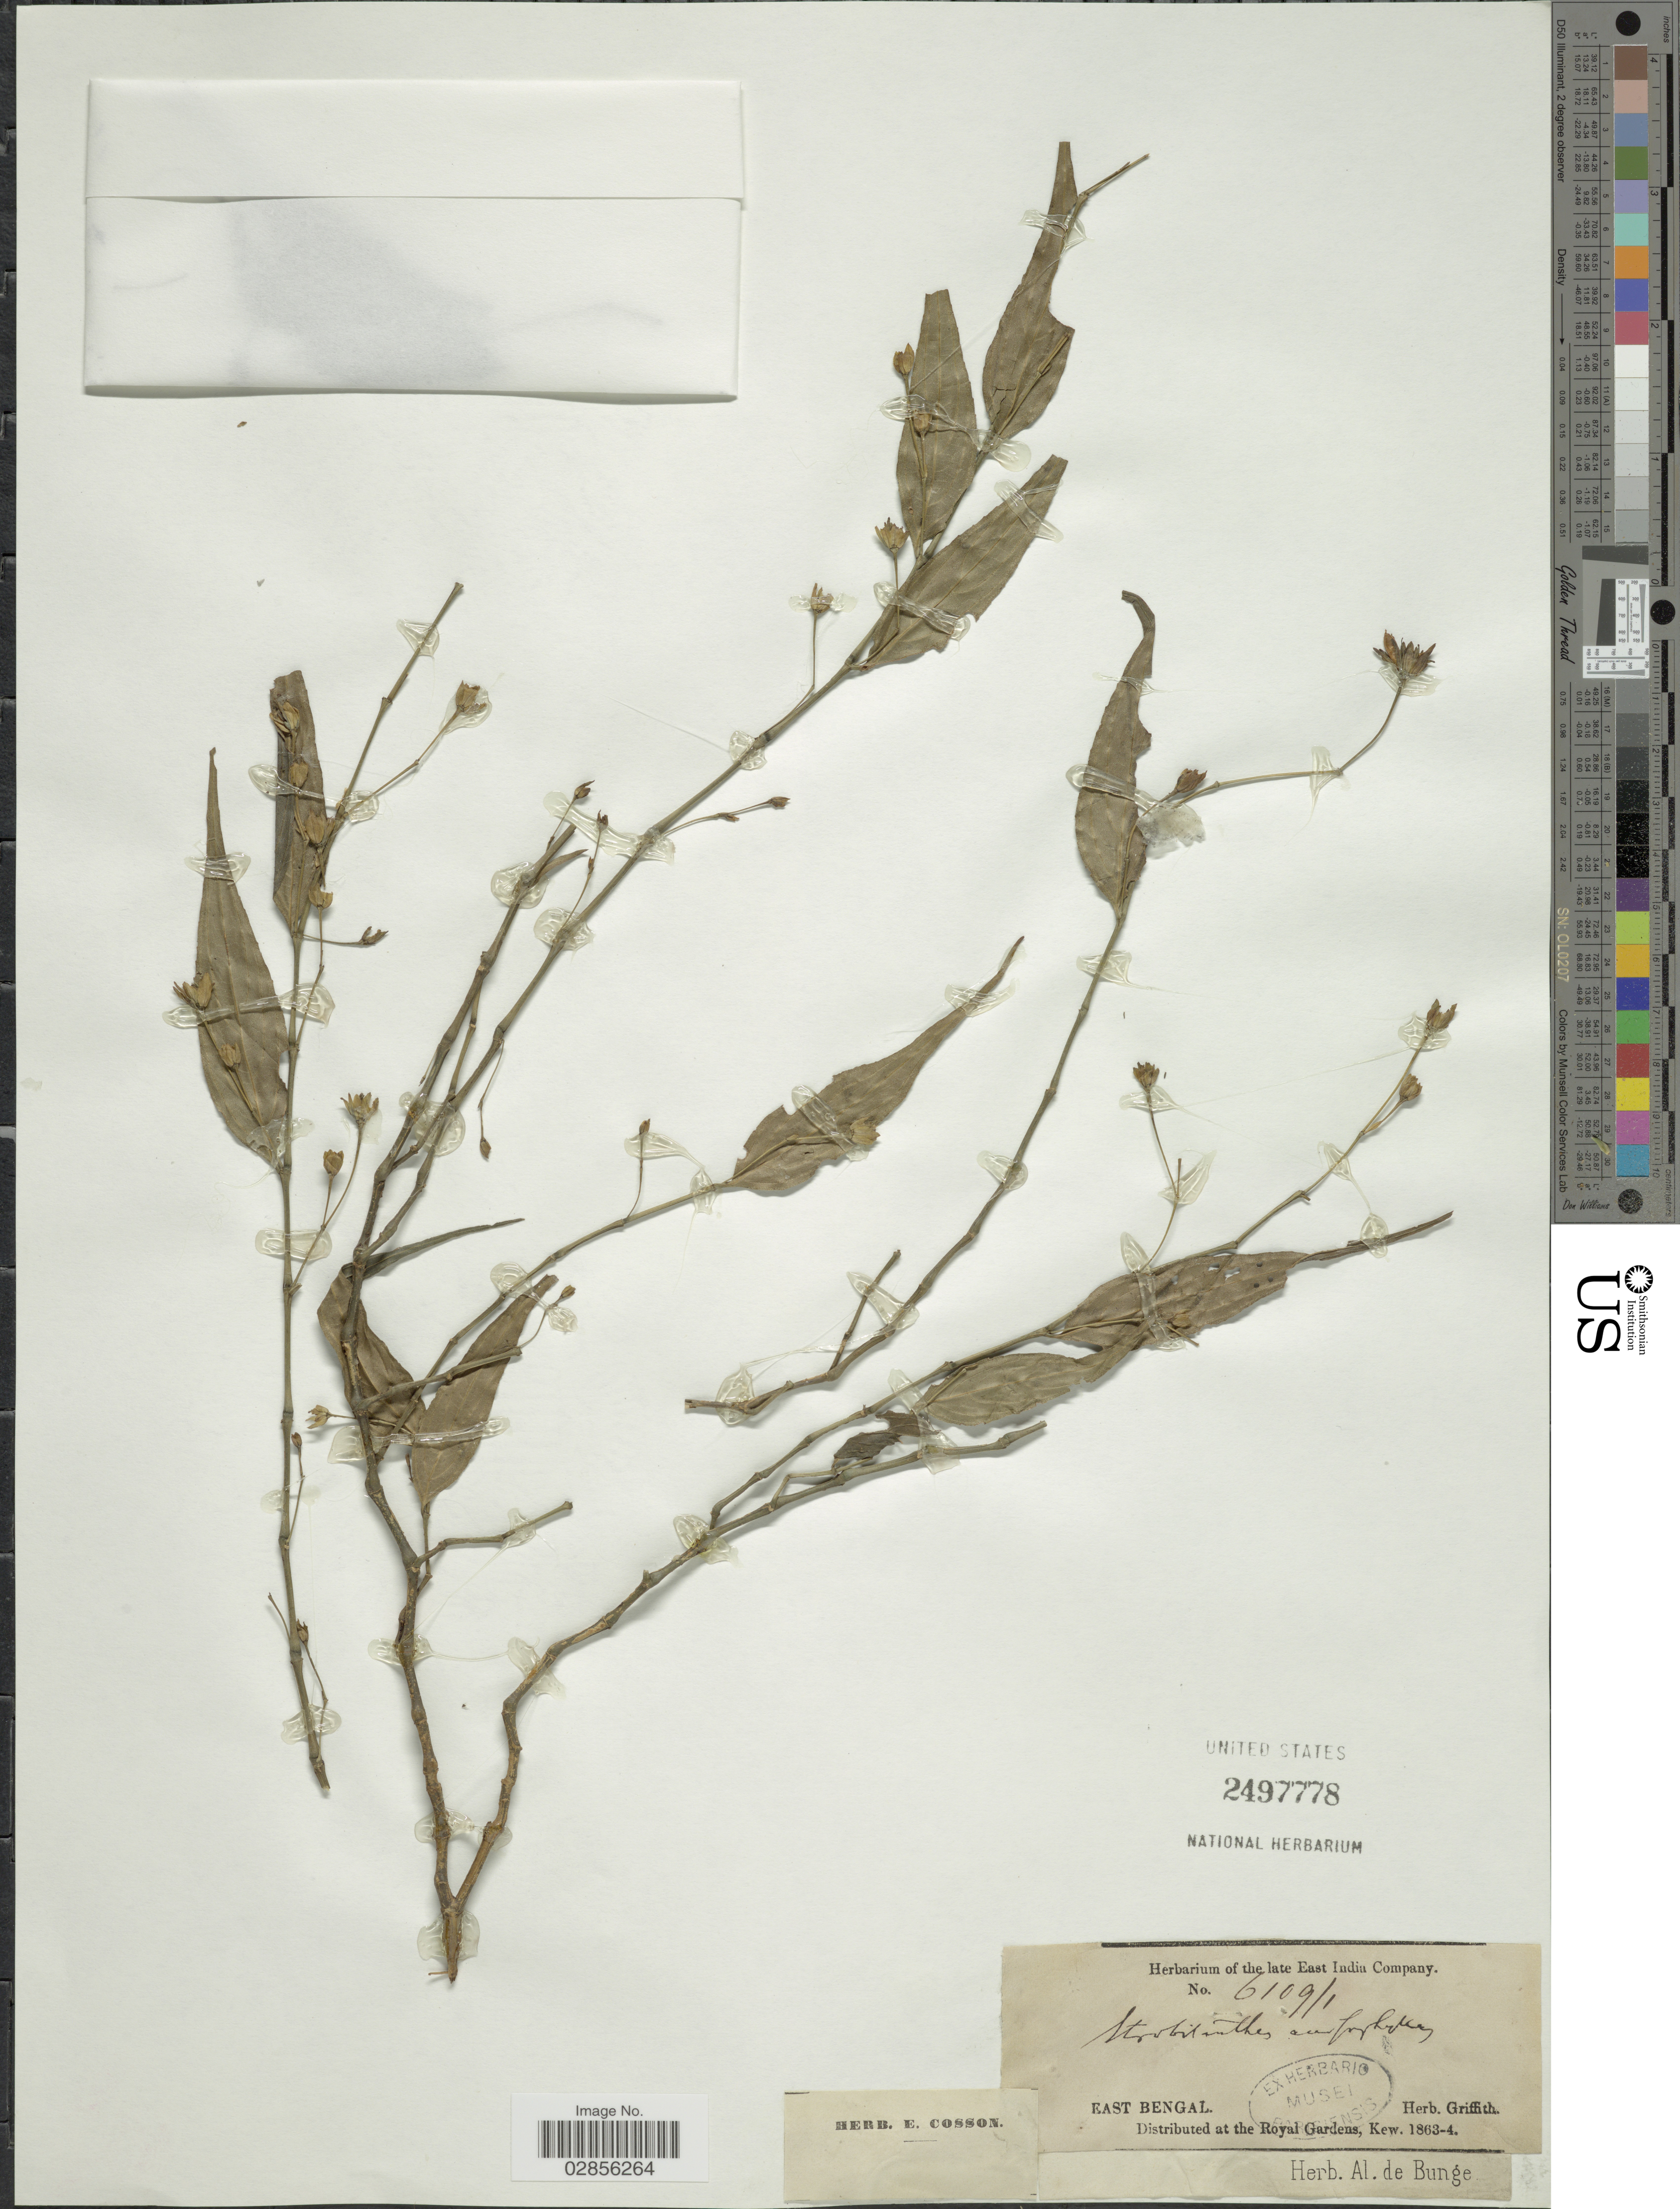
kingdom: Plantae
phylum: Tracheophyta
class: Magnoliopsida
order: Lamiales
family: Acanthaceae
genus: Strobilanthes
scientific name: Strobilanthes anisophylla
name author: (Wall. ex Hook.) T. Anderson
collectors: ex herb. Al. de Bung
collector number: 6109/1*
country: India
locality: East Bengal.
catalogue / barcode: US 249778